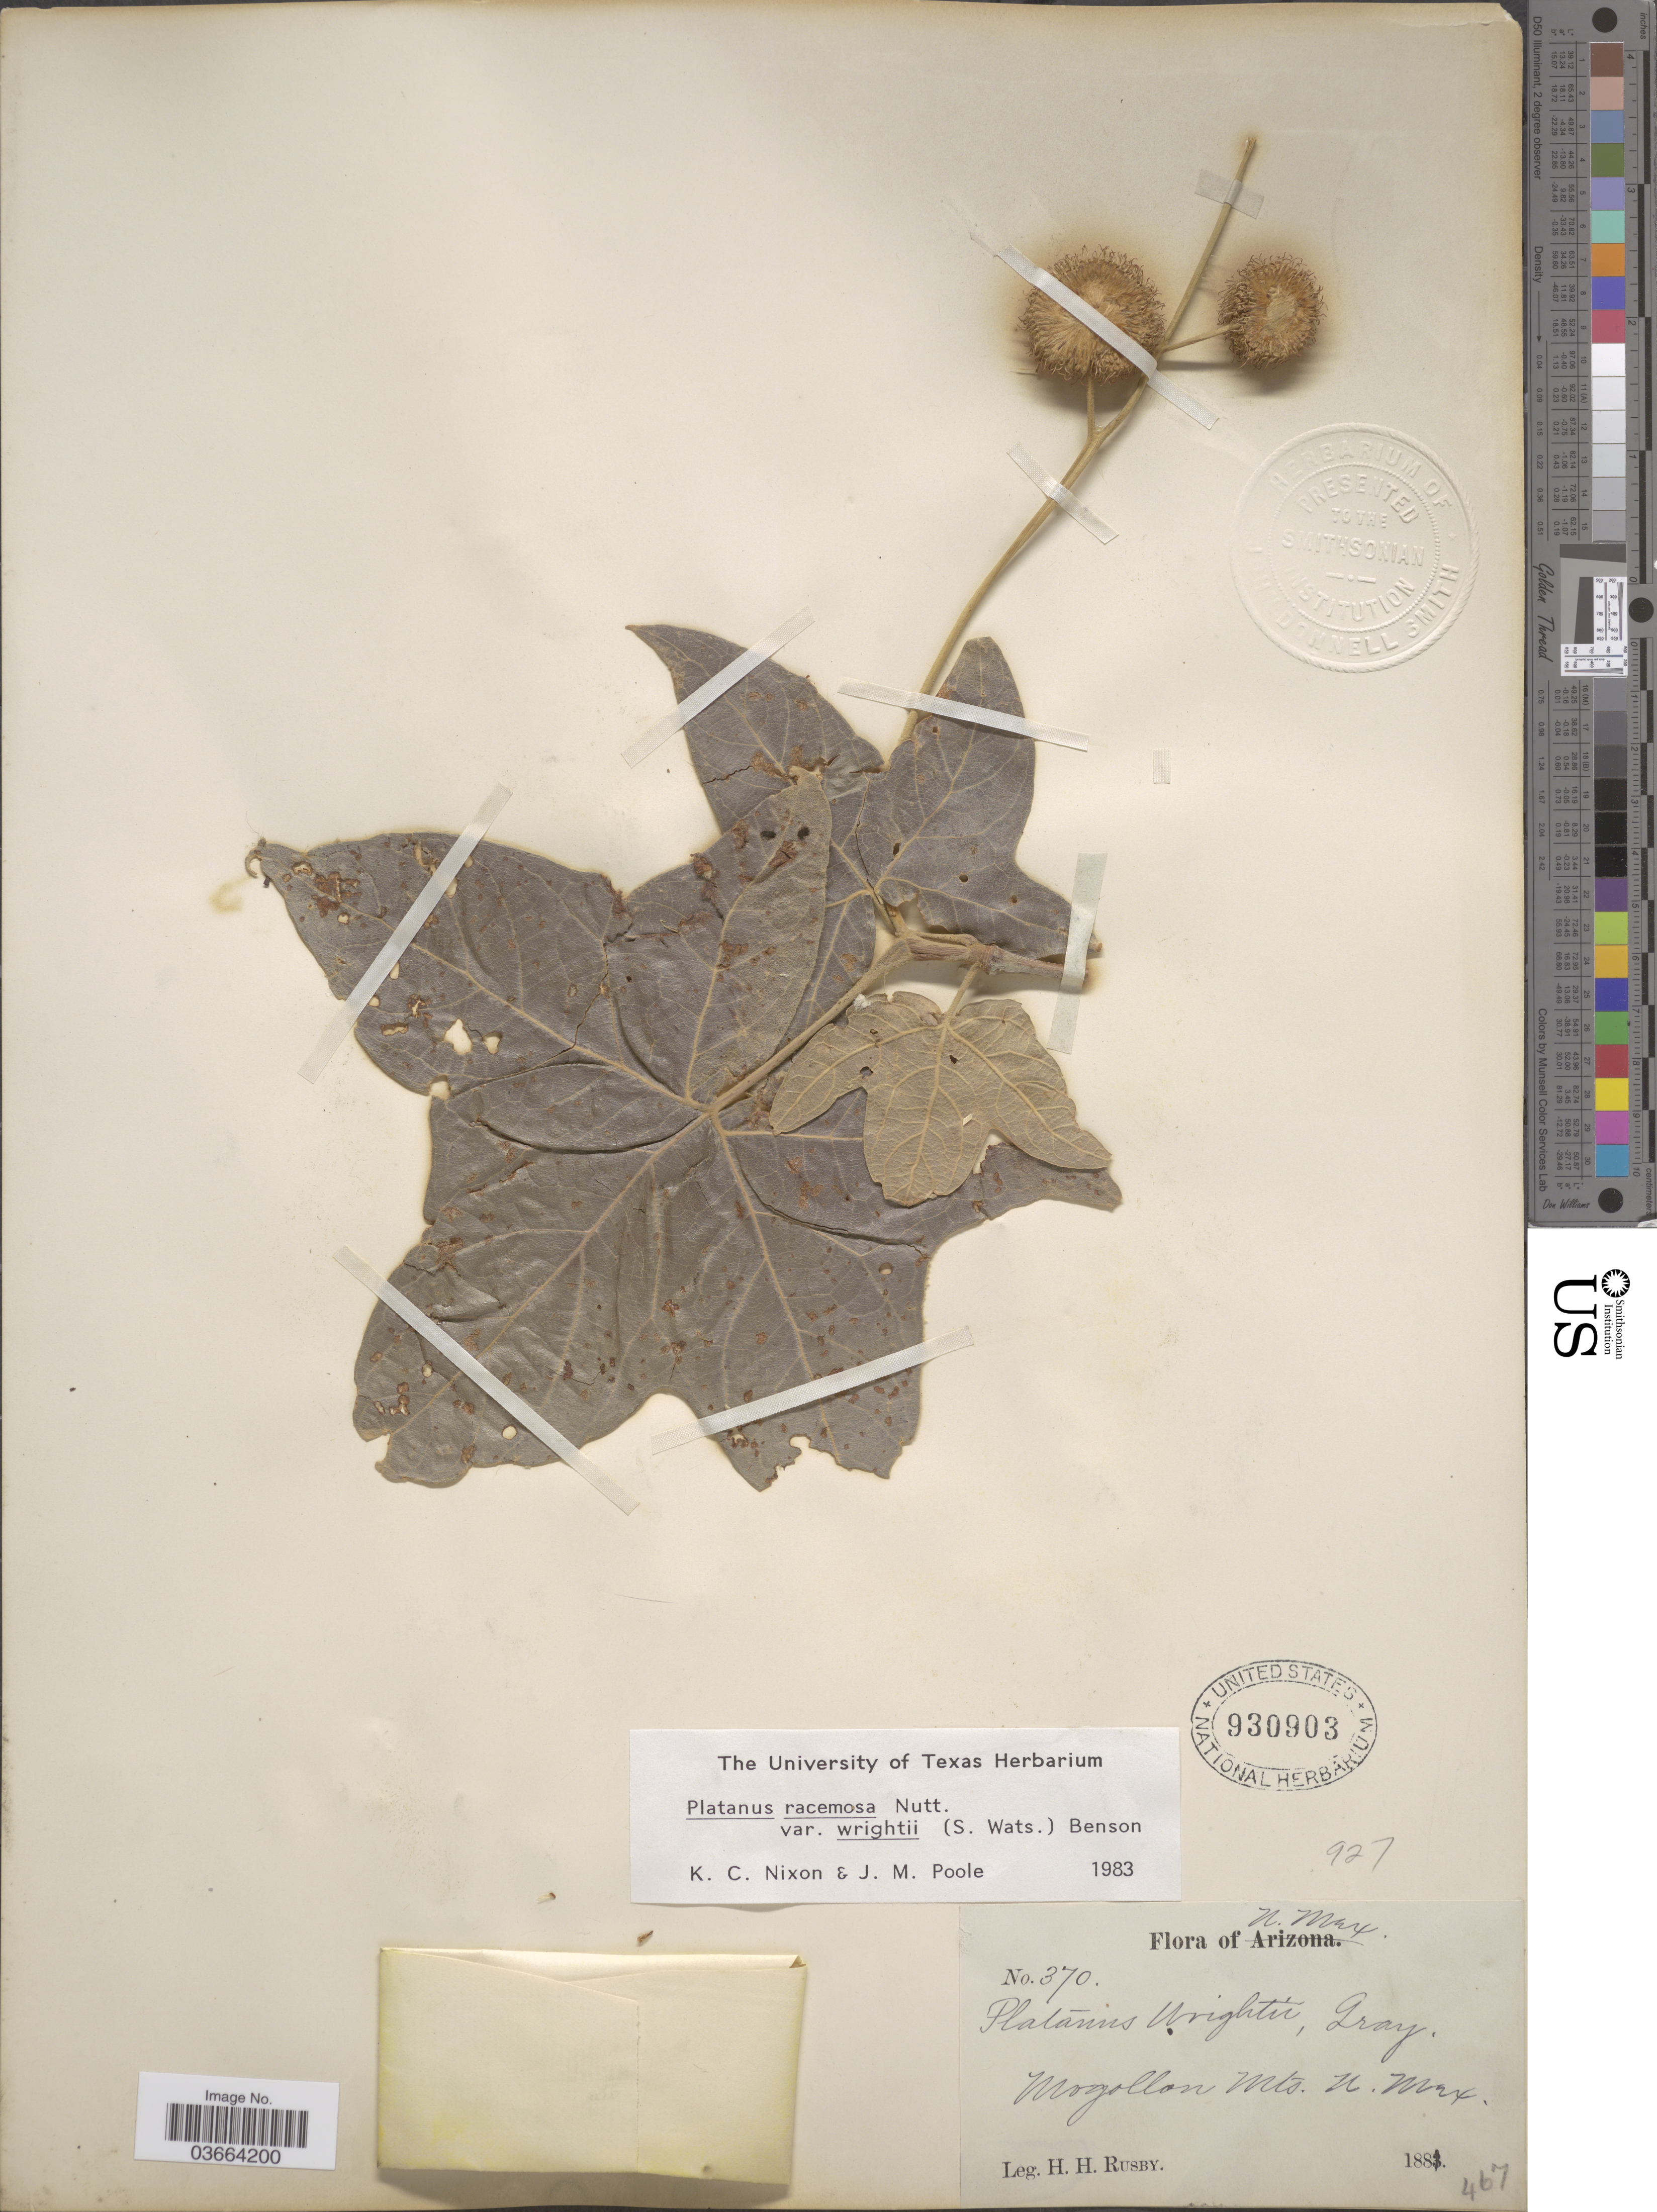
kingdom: Plantae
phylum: Tracheophyta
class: Magnoliopsida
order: Proteales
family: Platanaceae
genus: Platanus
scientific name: Platanus racemosa var. wrightii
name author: (S. Watson) L.D. Benson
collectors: H. H. Rusby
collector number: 370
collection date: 1881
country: United States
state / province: New Mexico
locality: Mogollon Mts.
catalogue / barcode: US 930903